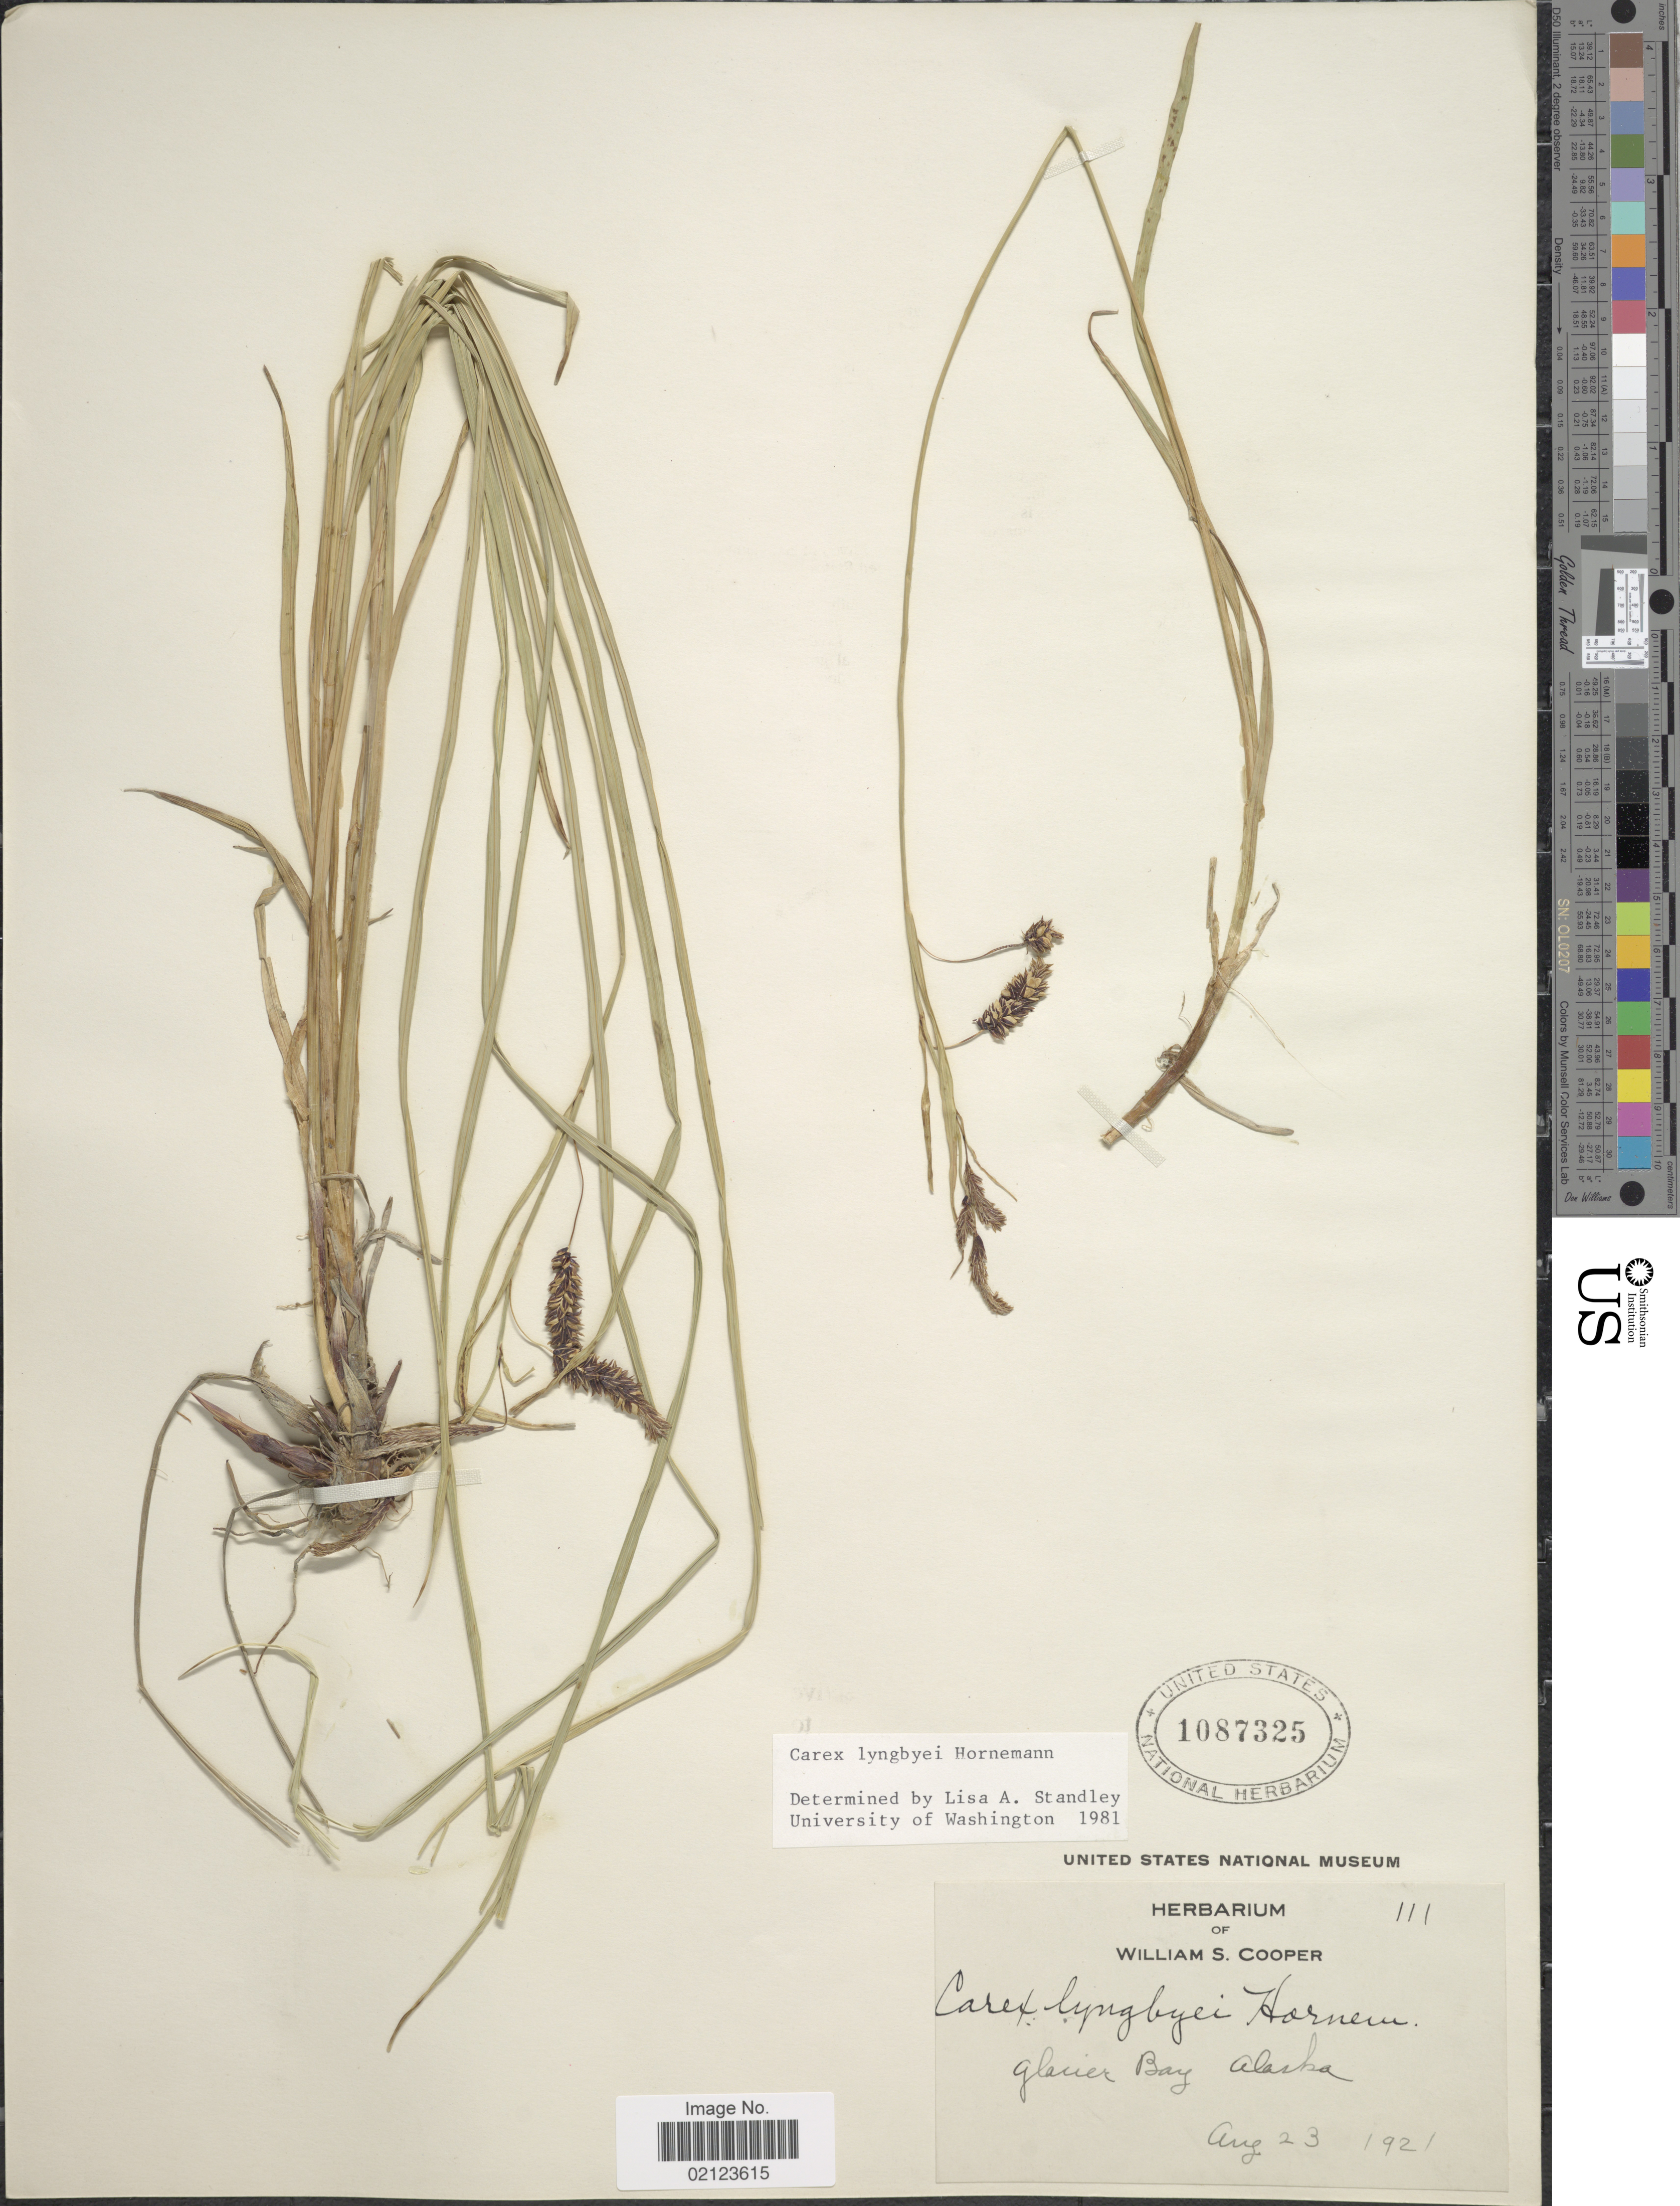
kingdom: Plantae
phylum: Tracheophyta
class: Liliopsida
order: Poales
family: Cyperaceae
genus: Carex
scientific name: Carex lyngbyei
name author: Hornem.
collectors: ex Herb. William S. Cooper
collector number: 111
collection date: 1921-08-23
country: United States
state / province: Alaska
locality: Glacier Bay, Alaska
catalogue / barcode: US 1087325